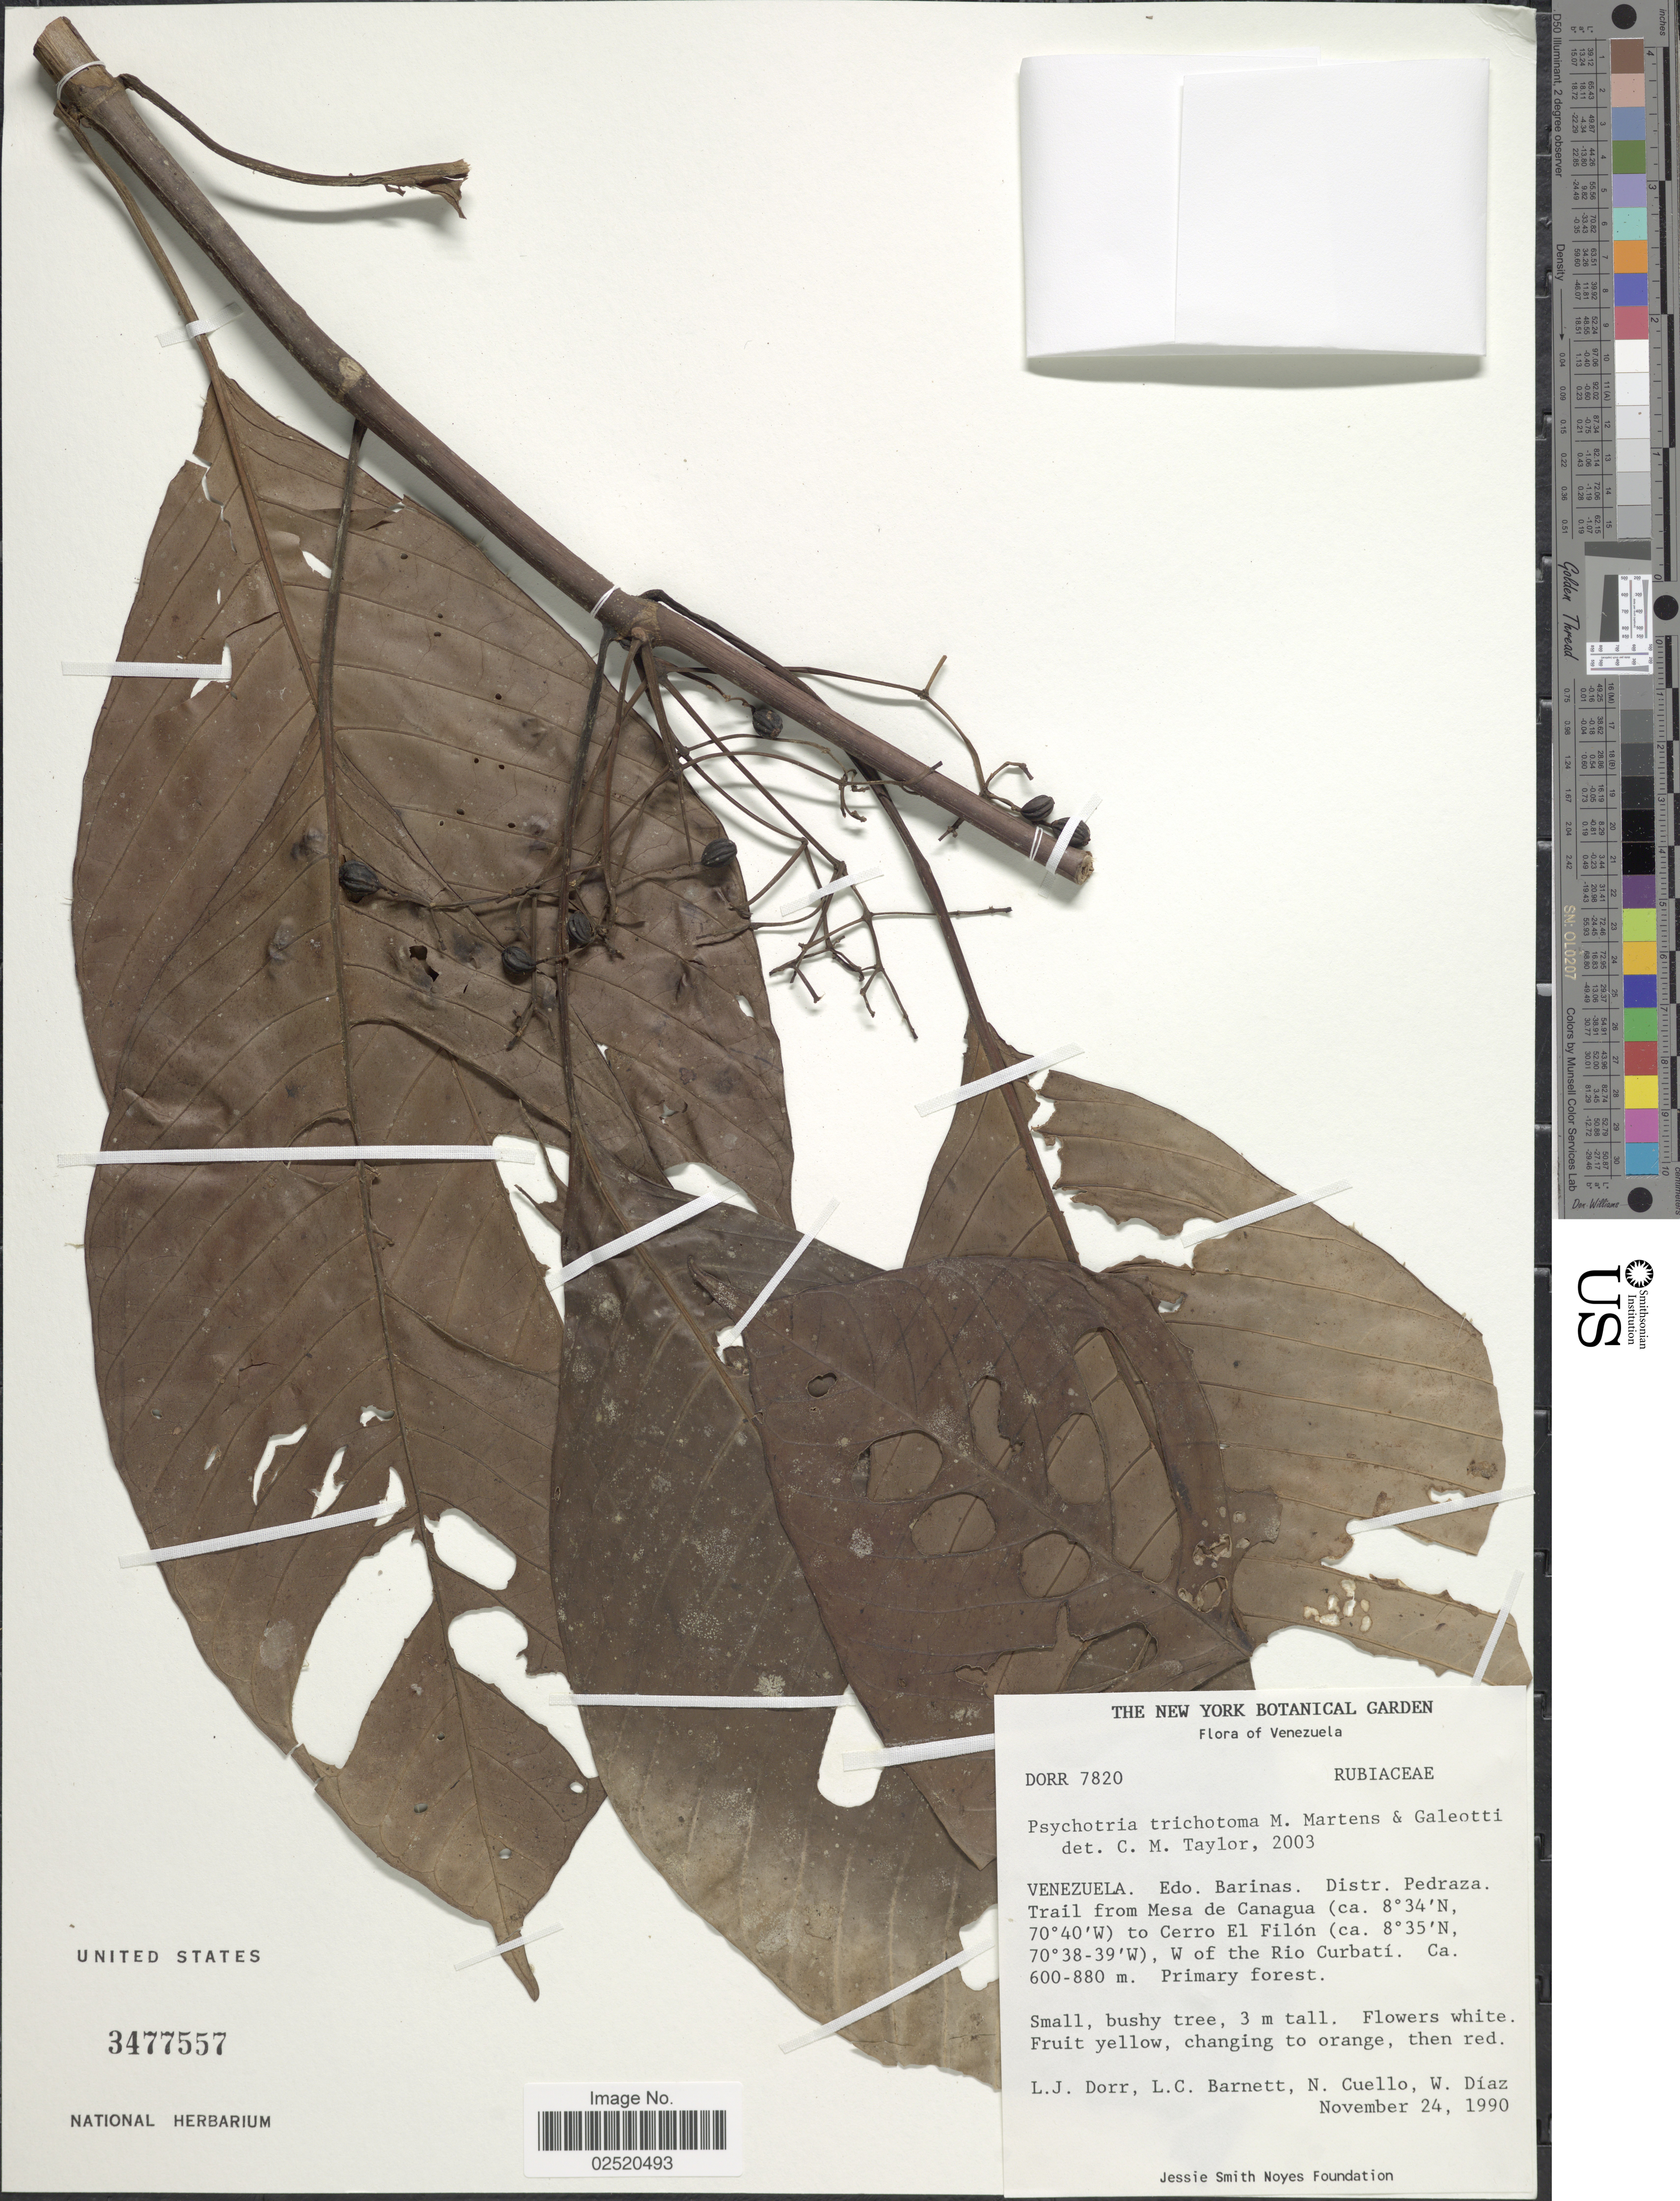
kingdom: Plantae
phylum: Tracheophyta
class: Magnoliopsida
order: Gentianales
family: Rubiaceae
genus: Psychotria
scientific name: Psychotria trichotoma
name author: M. Martens & Galeotti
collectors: L. J. Dorr, L. C. Barnett, N. L. Cuello & W. Díaz P.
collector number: DORR 7820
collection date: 1990-11-24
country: Venezuela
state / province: Barinas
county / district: Pedraza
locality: Trail from Mesa de Canagua to Cerro El Filón, W of the Rio Curbatí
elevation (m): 600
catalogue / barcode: US 3477557